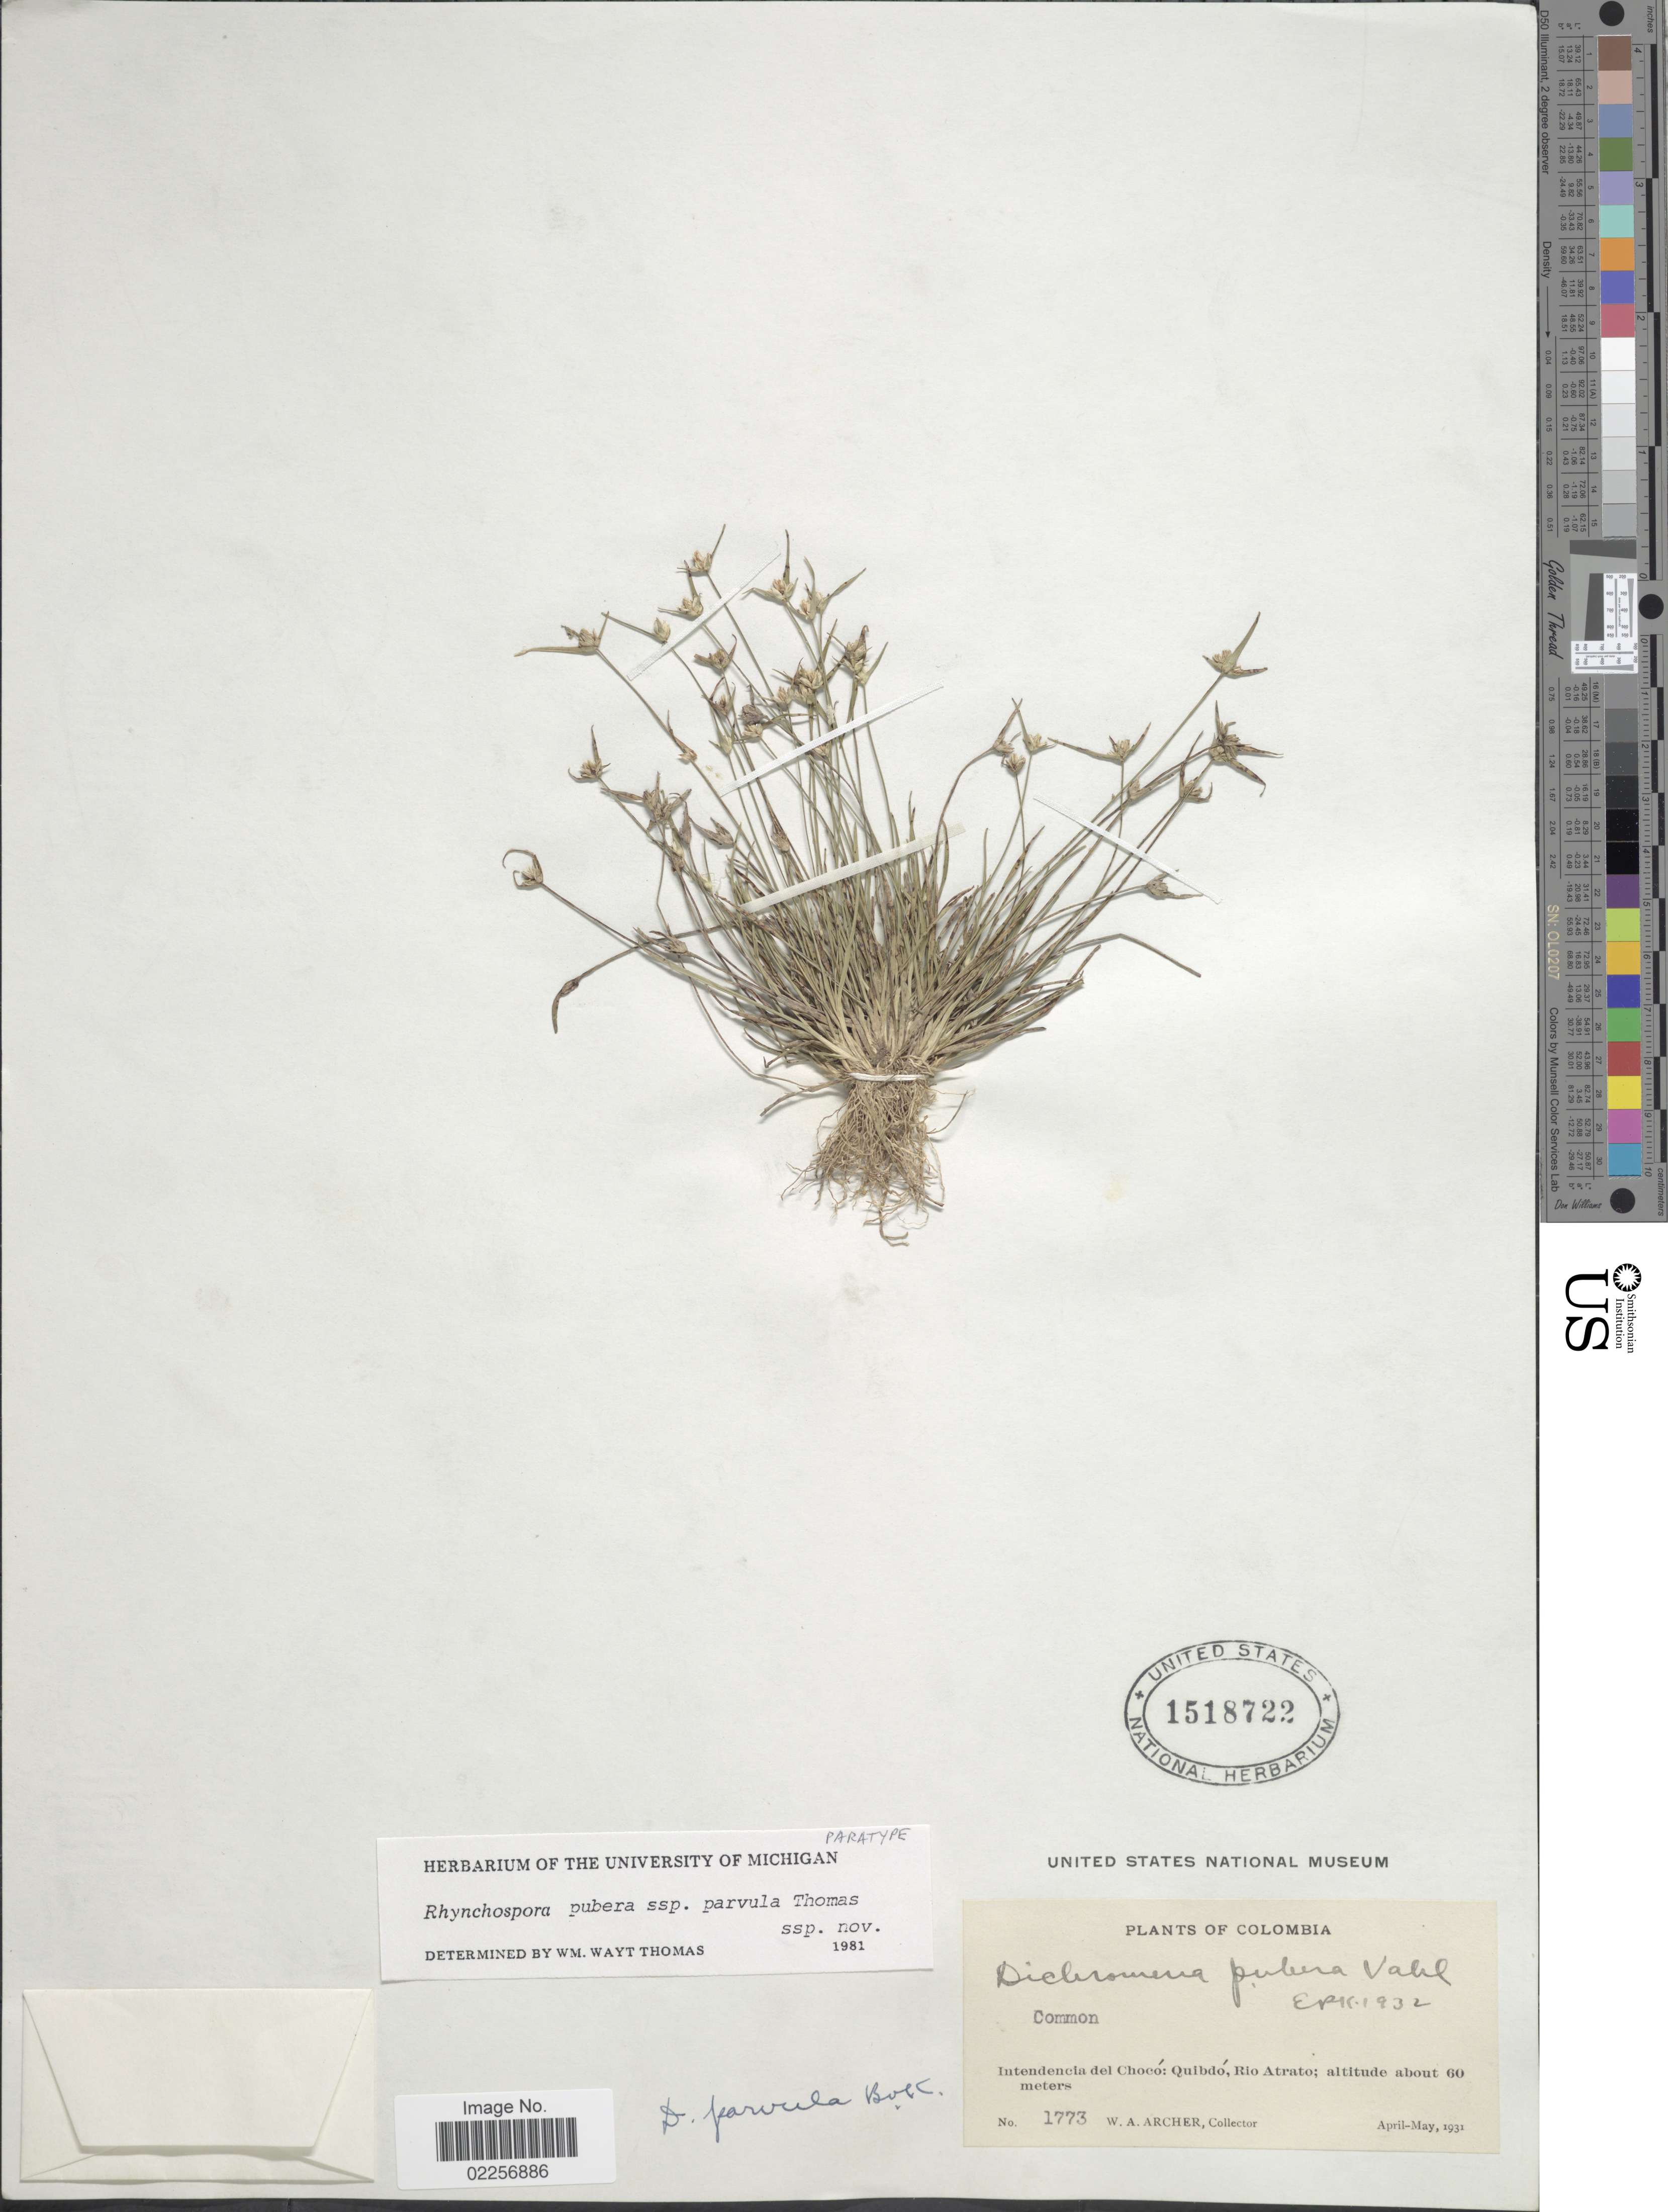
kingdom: Plantae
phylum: Tracheophyta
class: Liliopsida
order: Poales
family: Cyperaceae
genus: Rhynchospora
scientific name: Rhynchospora pubera subsp. parvula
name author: W.W. Thomas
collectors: W. A. Archer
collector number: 1773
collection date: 1931-04/1931-05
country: Colombia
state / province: Chocó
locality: Intendencia del Choco: Quibdo, Rio Atrato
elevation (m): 60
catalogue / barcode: US 1518722